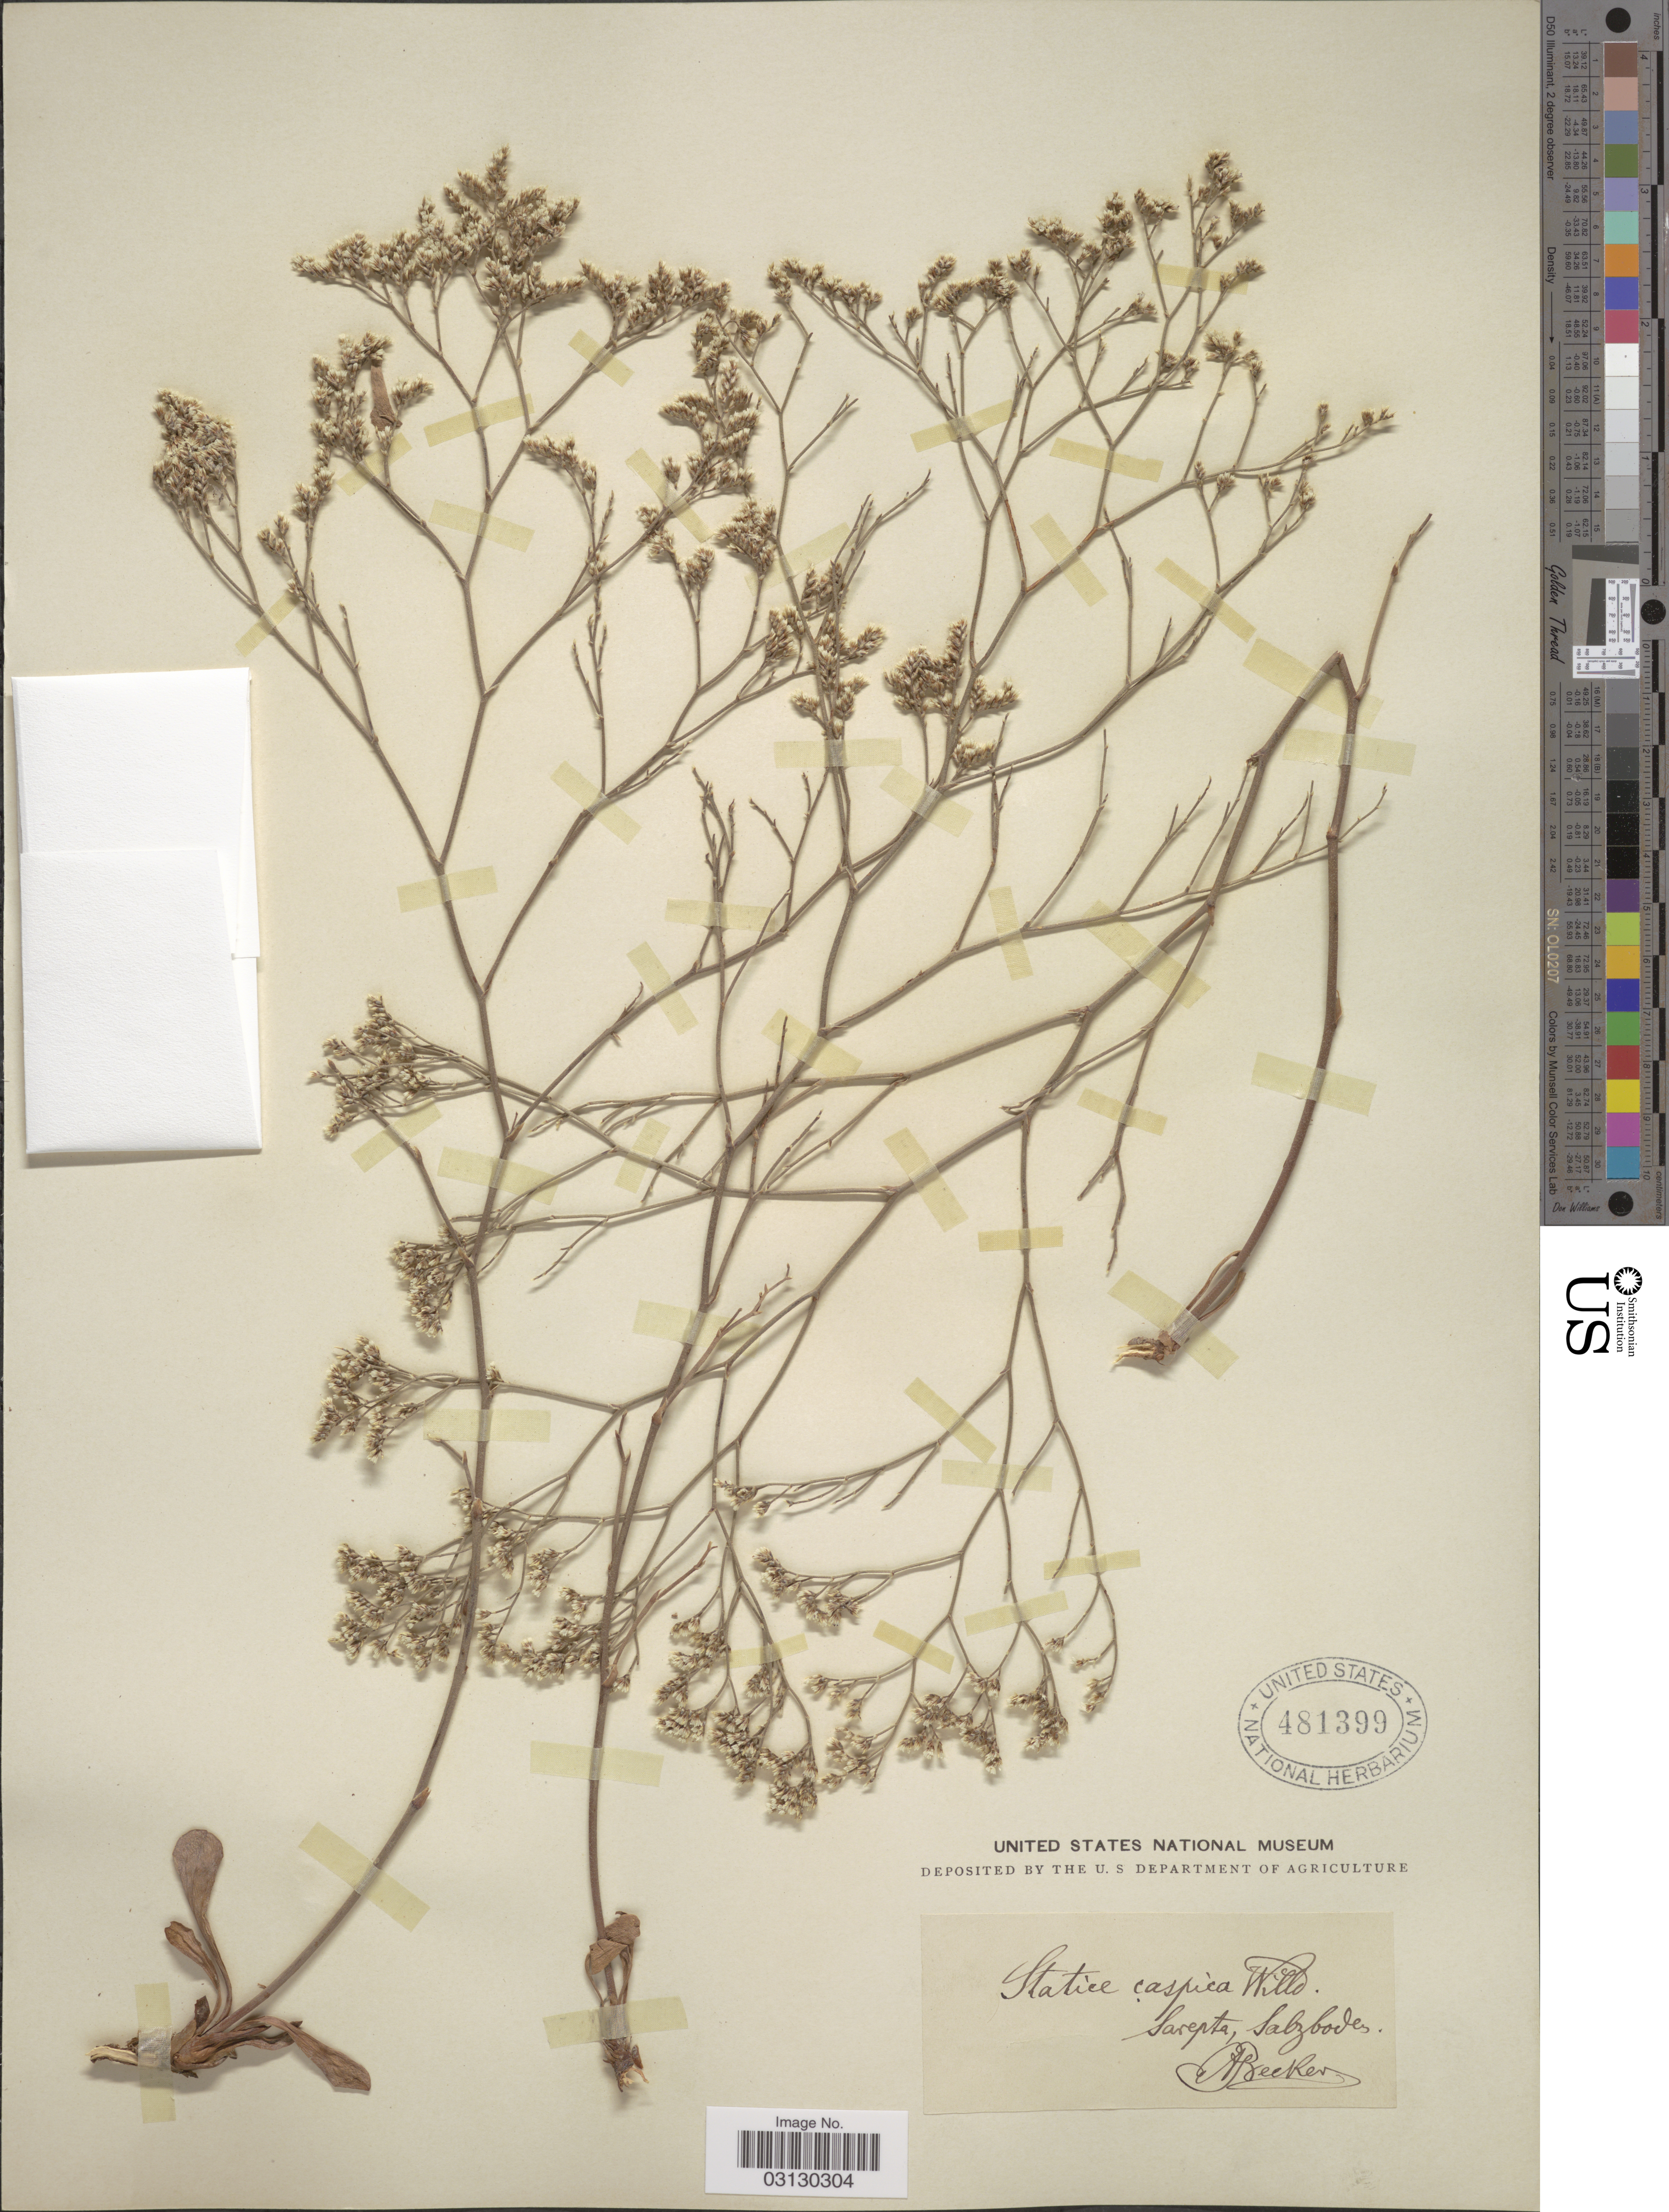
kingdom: Plantae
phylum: Tracheophyta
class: Magnoliopsida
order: Caryophyllales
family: Plumbaginaceae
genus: Limonium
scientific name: Limonium caspium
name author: (Willd.) P. Fourn.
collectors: -. Becker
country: Russian Federation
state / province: Volgograd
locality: Sarepta, Salzboden.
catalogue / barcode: US 481399